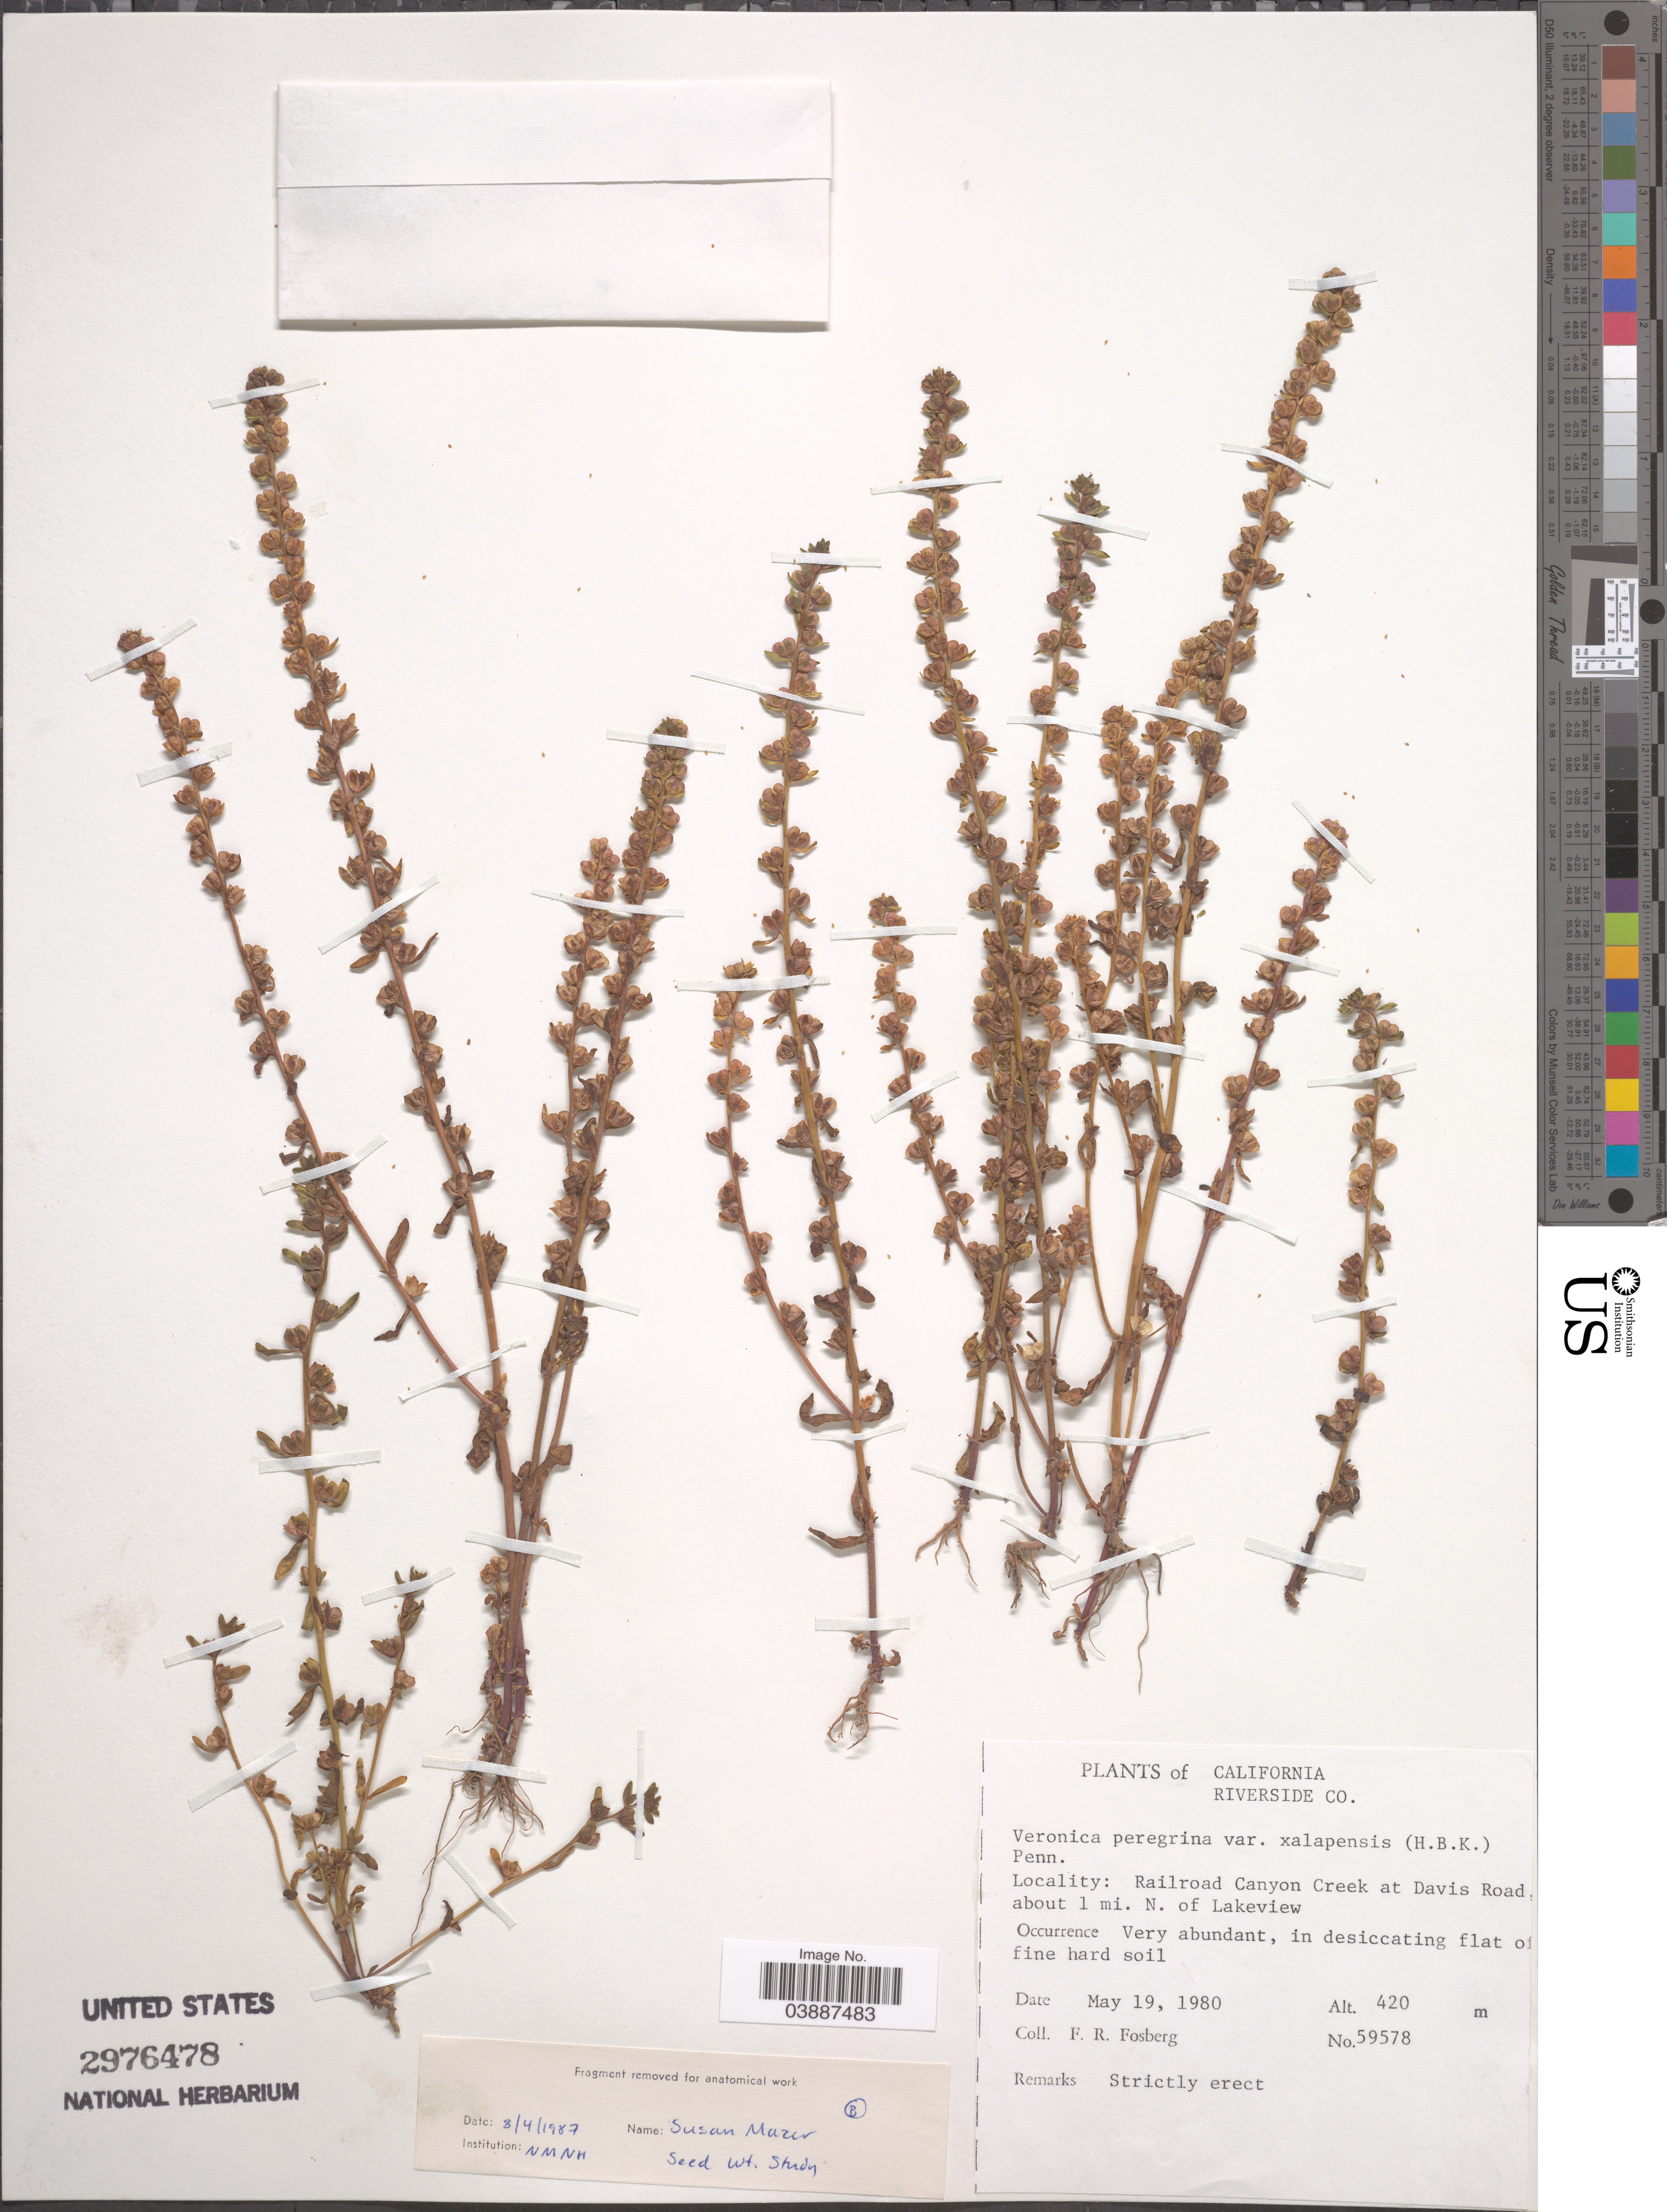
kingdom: Plantae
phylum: Tracheophyta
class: Magnoliopsida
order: Lamiales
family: Plantaginaceae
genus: Veronica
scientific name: Veronica xalapensis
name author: Kunth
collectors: F. R. Fosberg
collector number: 59578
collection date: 1980-05-19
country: United States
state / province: California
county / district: Riverside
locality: Riverside Co. Railroad Canyon Creek at Davis Road about 1 mi. N. of Lakeview.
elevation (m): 420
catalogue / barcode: US 2976478